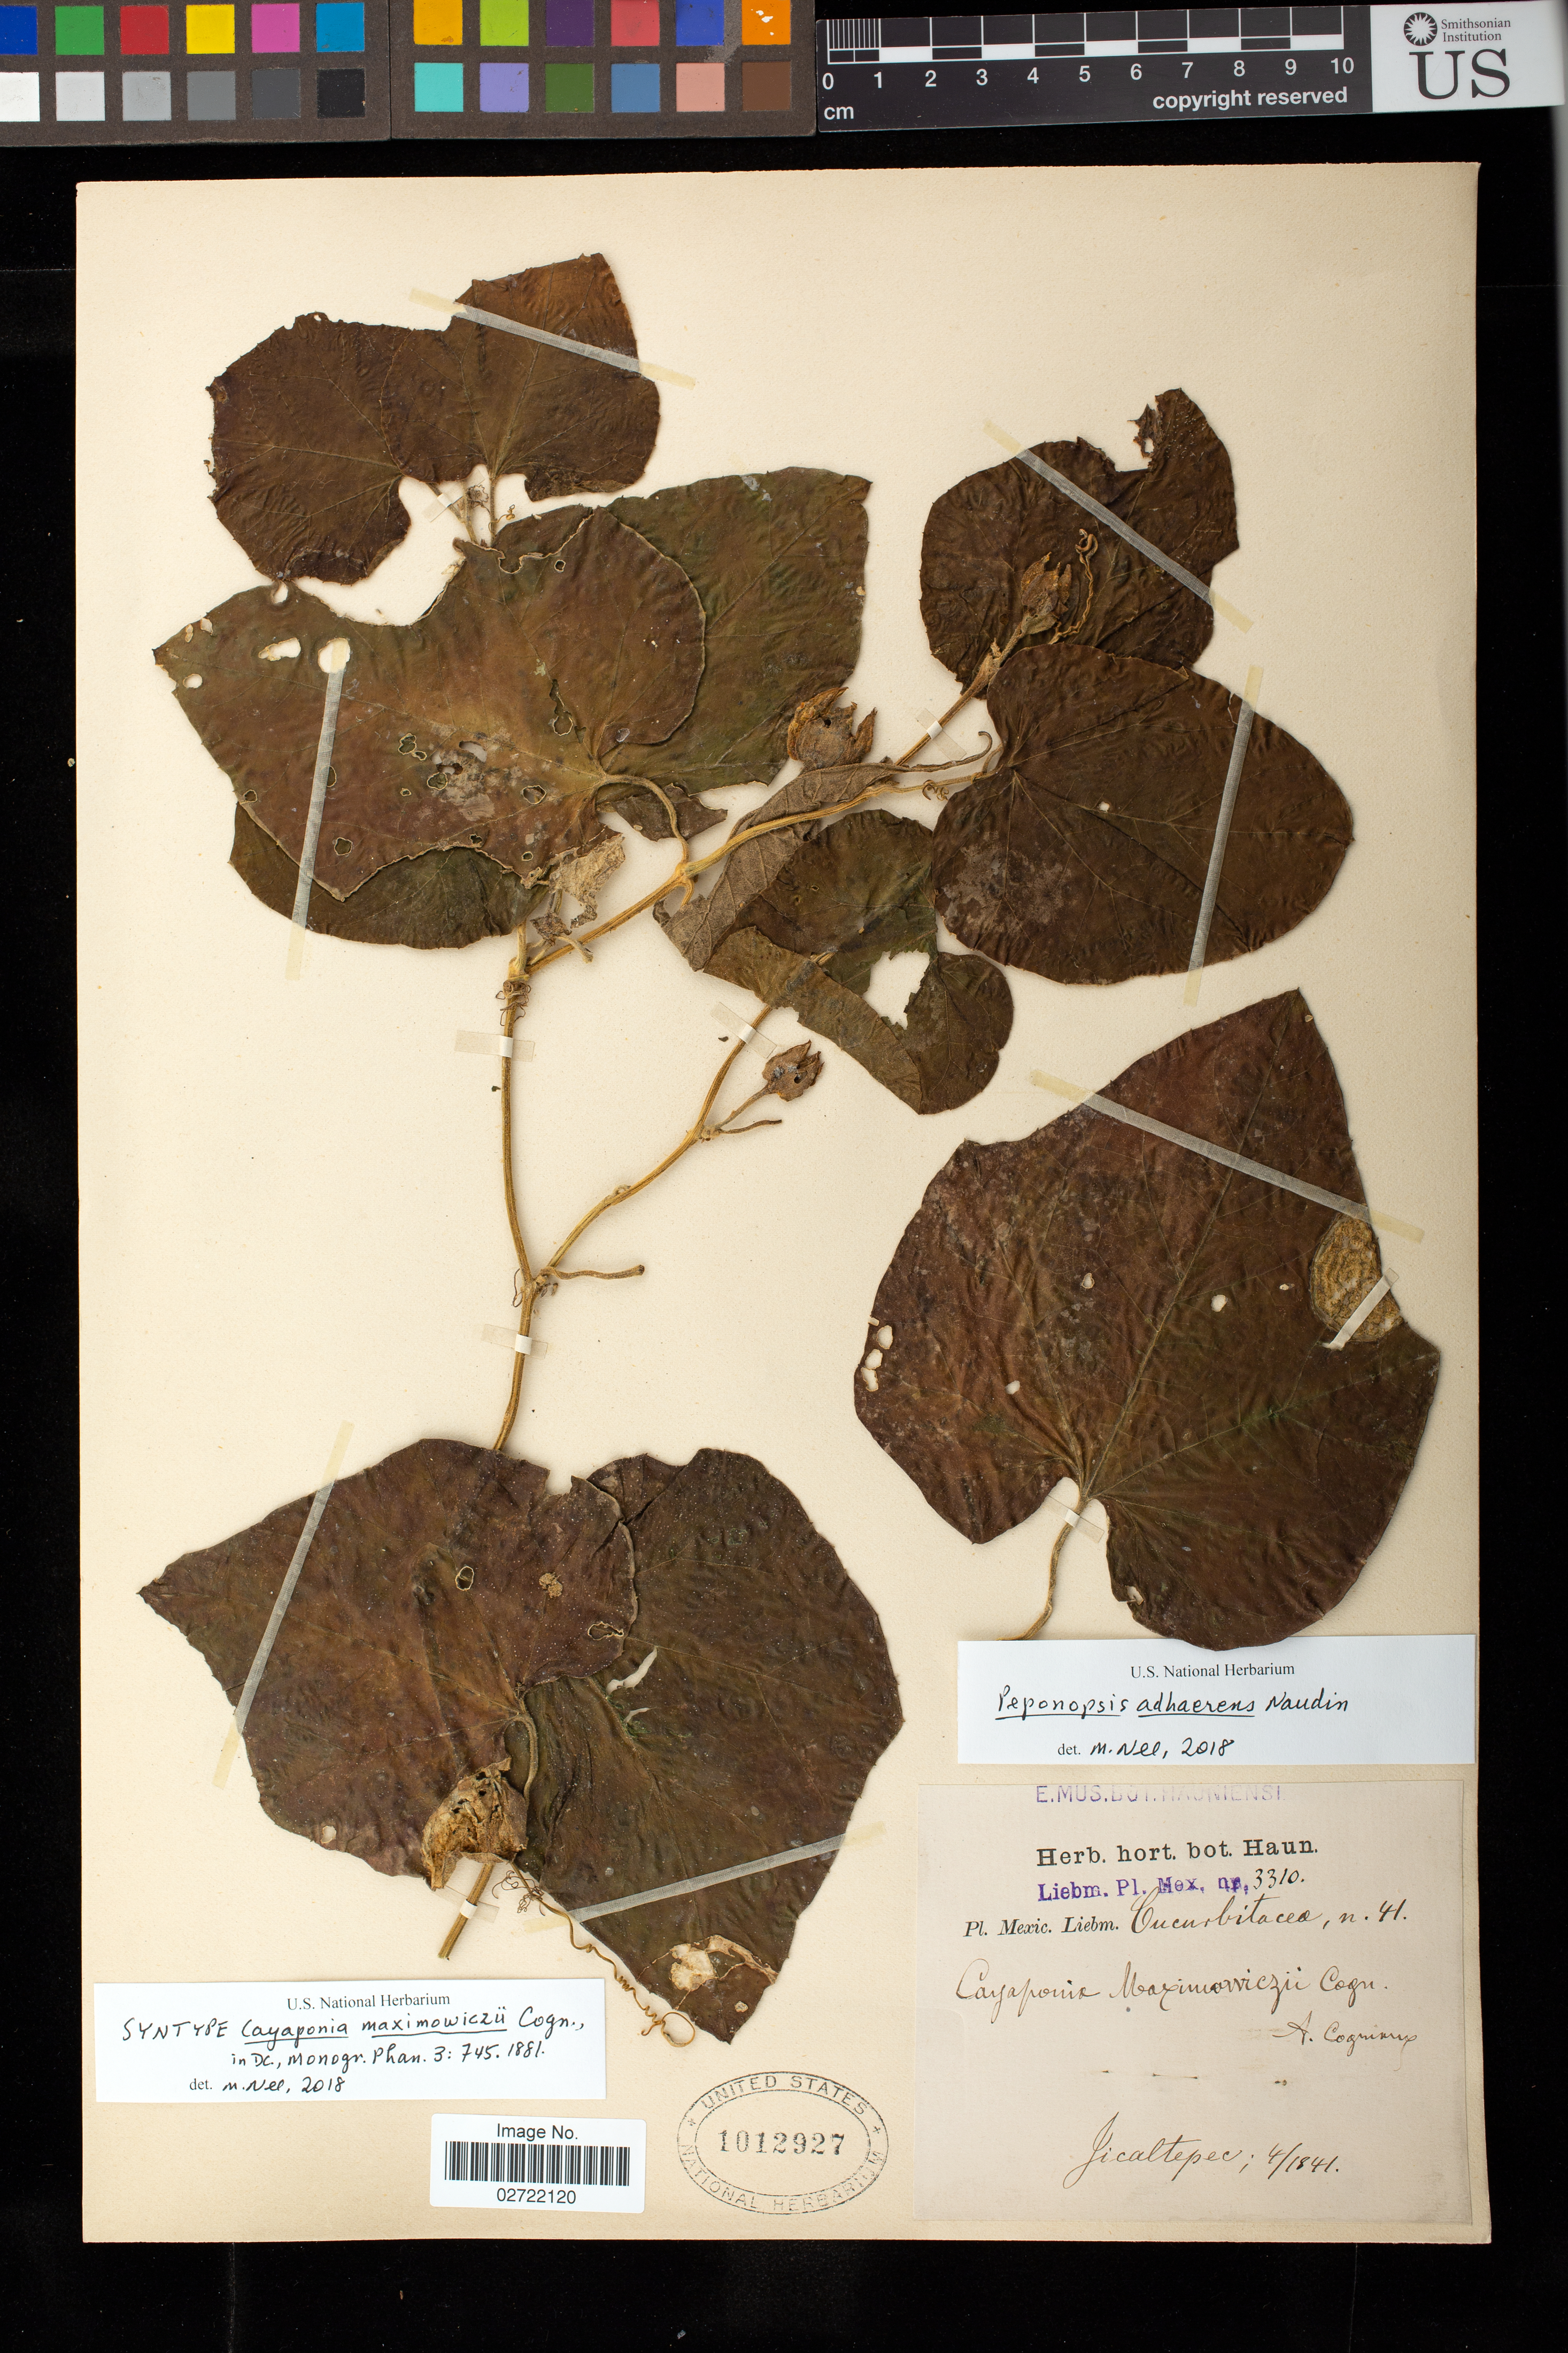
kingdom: Plantae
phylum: Tracheophyta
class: Magnoliopsida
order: Cucurbitales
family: Cucurbitaceae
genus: Cayaponia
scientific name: Cayaponia maximowiczii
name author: Cogn.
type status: Syntype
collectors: F. M. Liebmann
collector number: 3310 [Cucurb. n. 41]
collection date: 1841-04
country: Mexico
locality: Jicaltepec.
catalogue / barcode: US 1012927